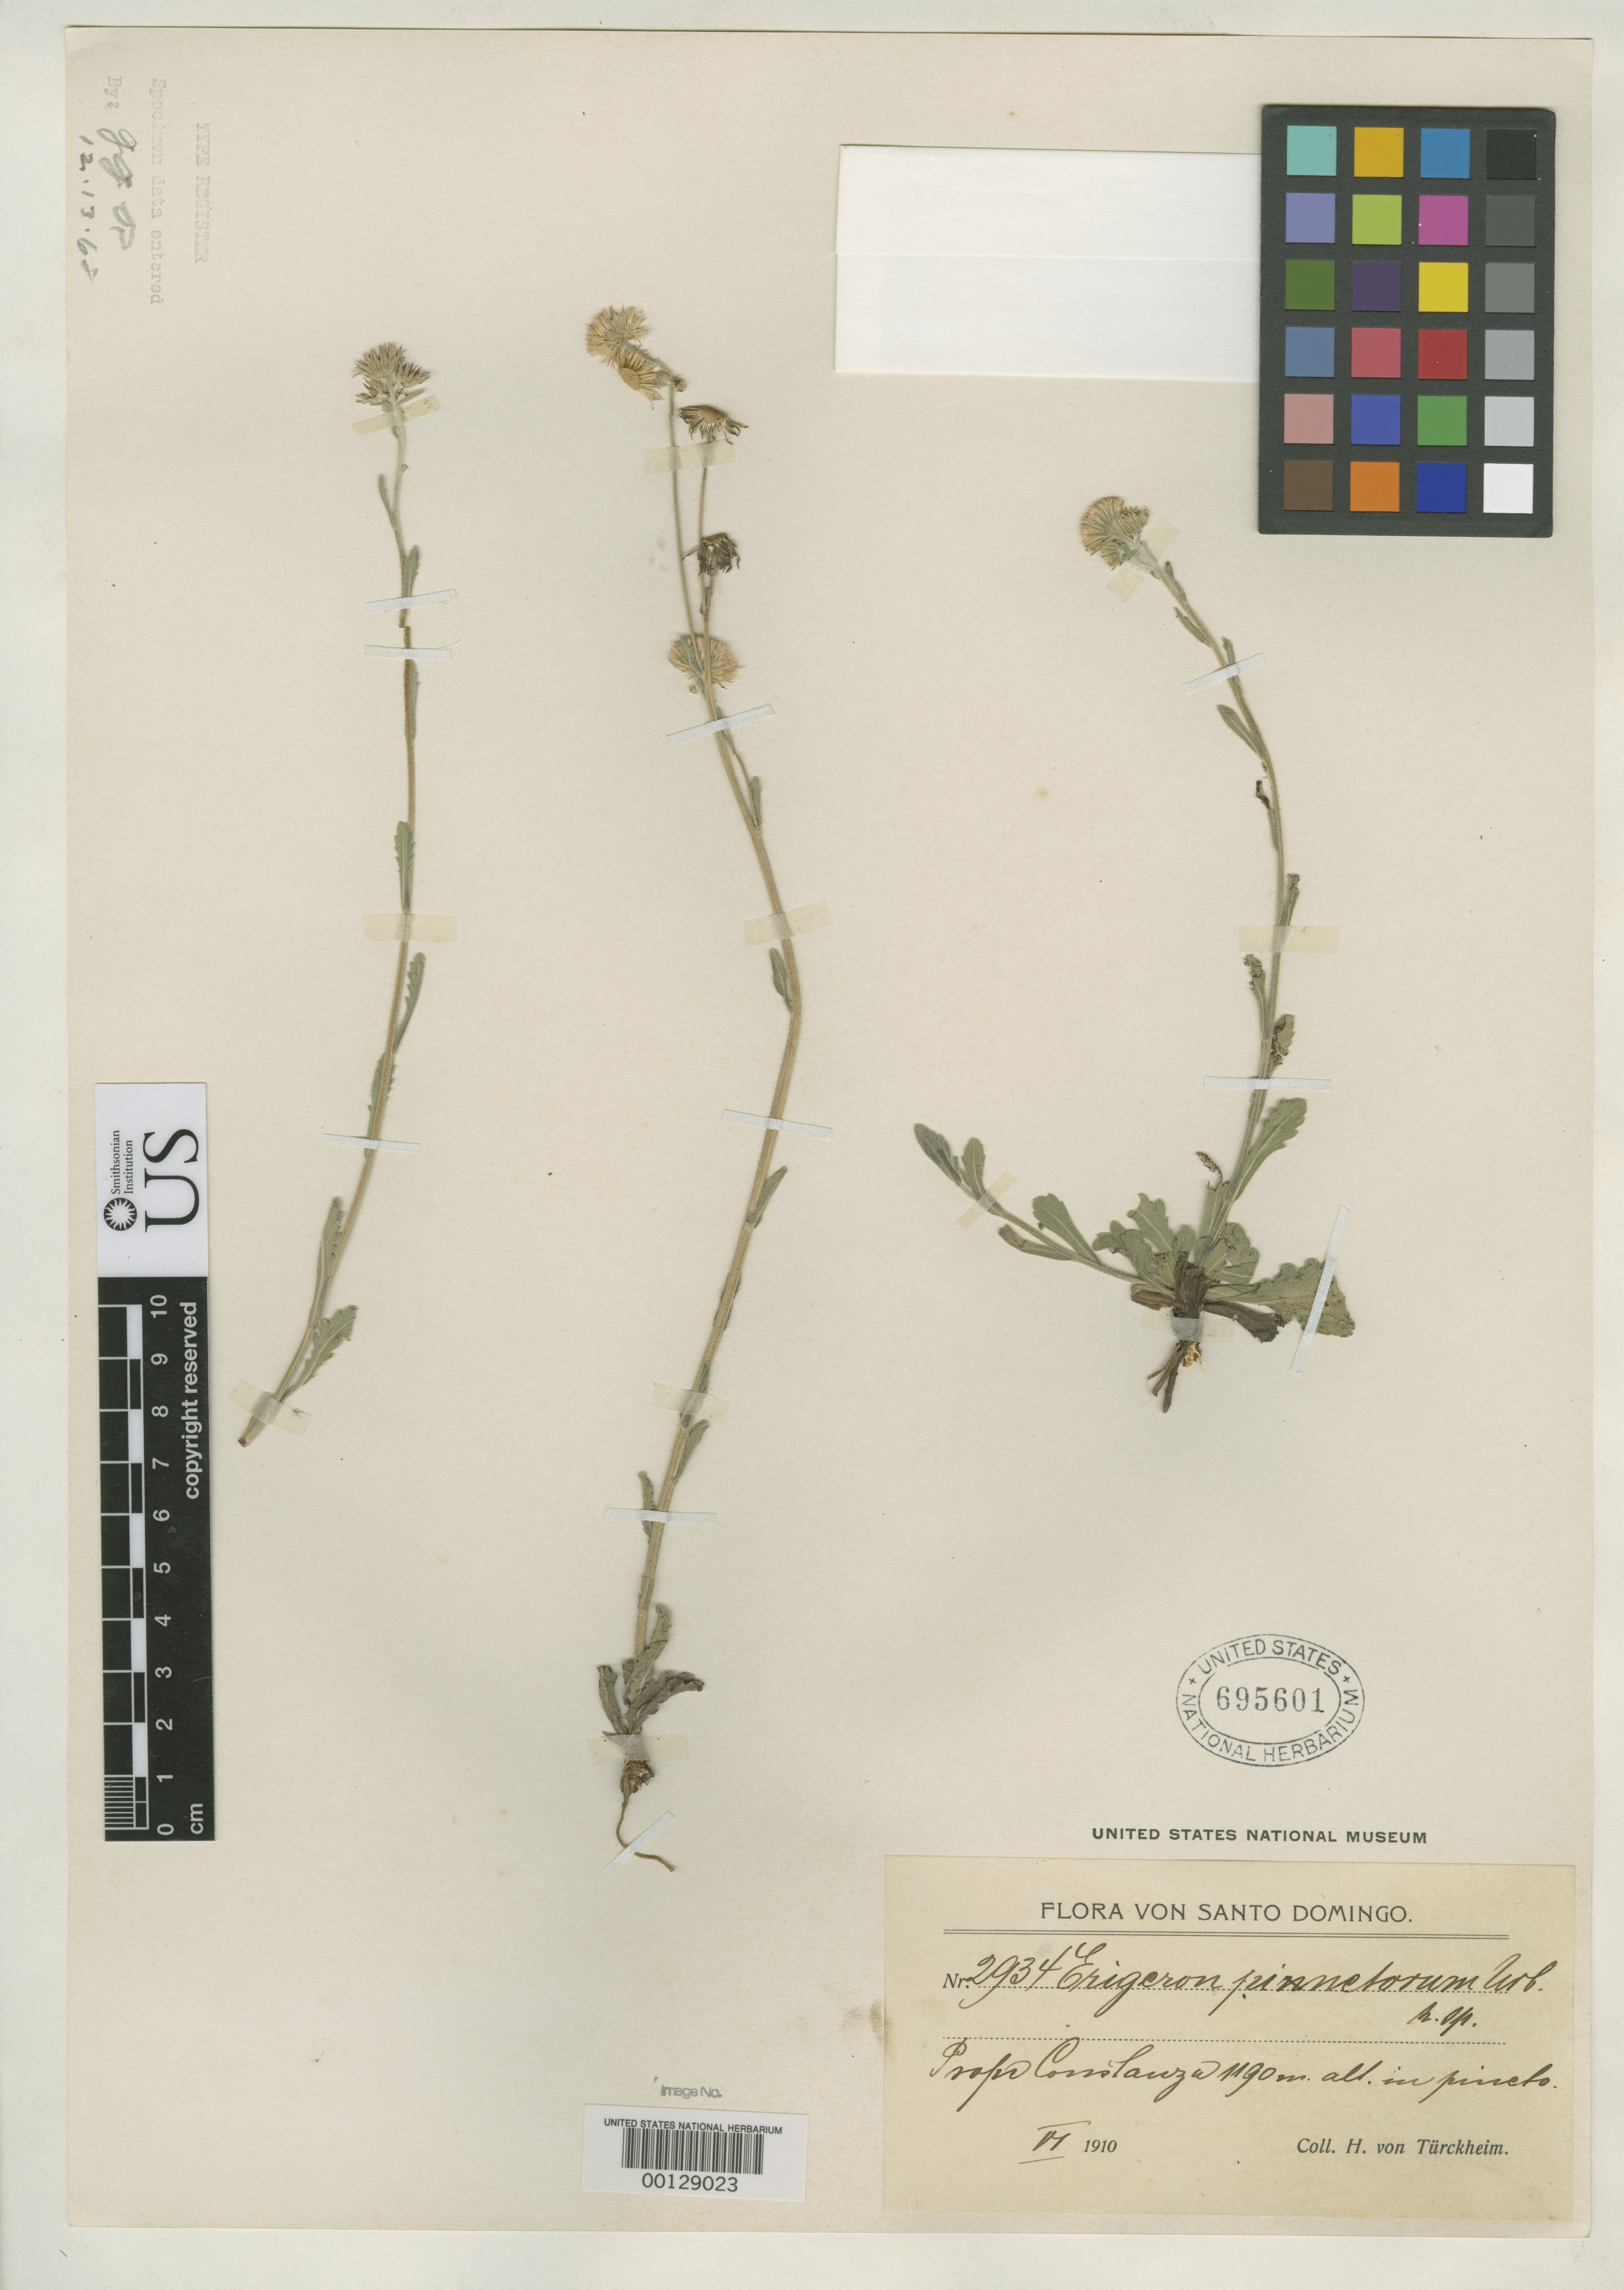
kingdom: Plantae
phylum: Tracheophyta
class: Magnoliopsida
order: Asterales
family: Asteraceae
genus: Erigeron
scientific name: Erigeron pinetorum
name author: Urb.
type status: Isotype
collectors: H. von Türckheim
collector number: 2934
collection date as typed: Jun 1910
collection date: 1910-06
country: Dominican Republic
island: Hispaniola Island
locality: Constanza.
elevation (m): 1190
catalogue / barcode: US 695601